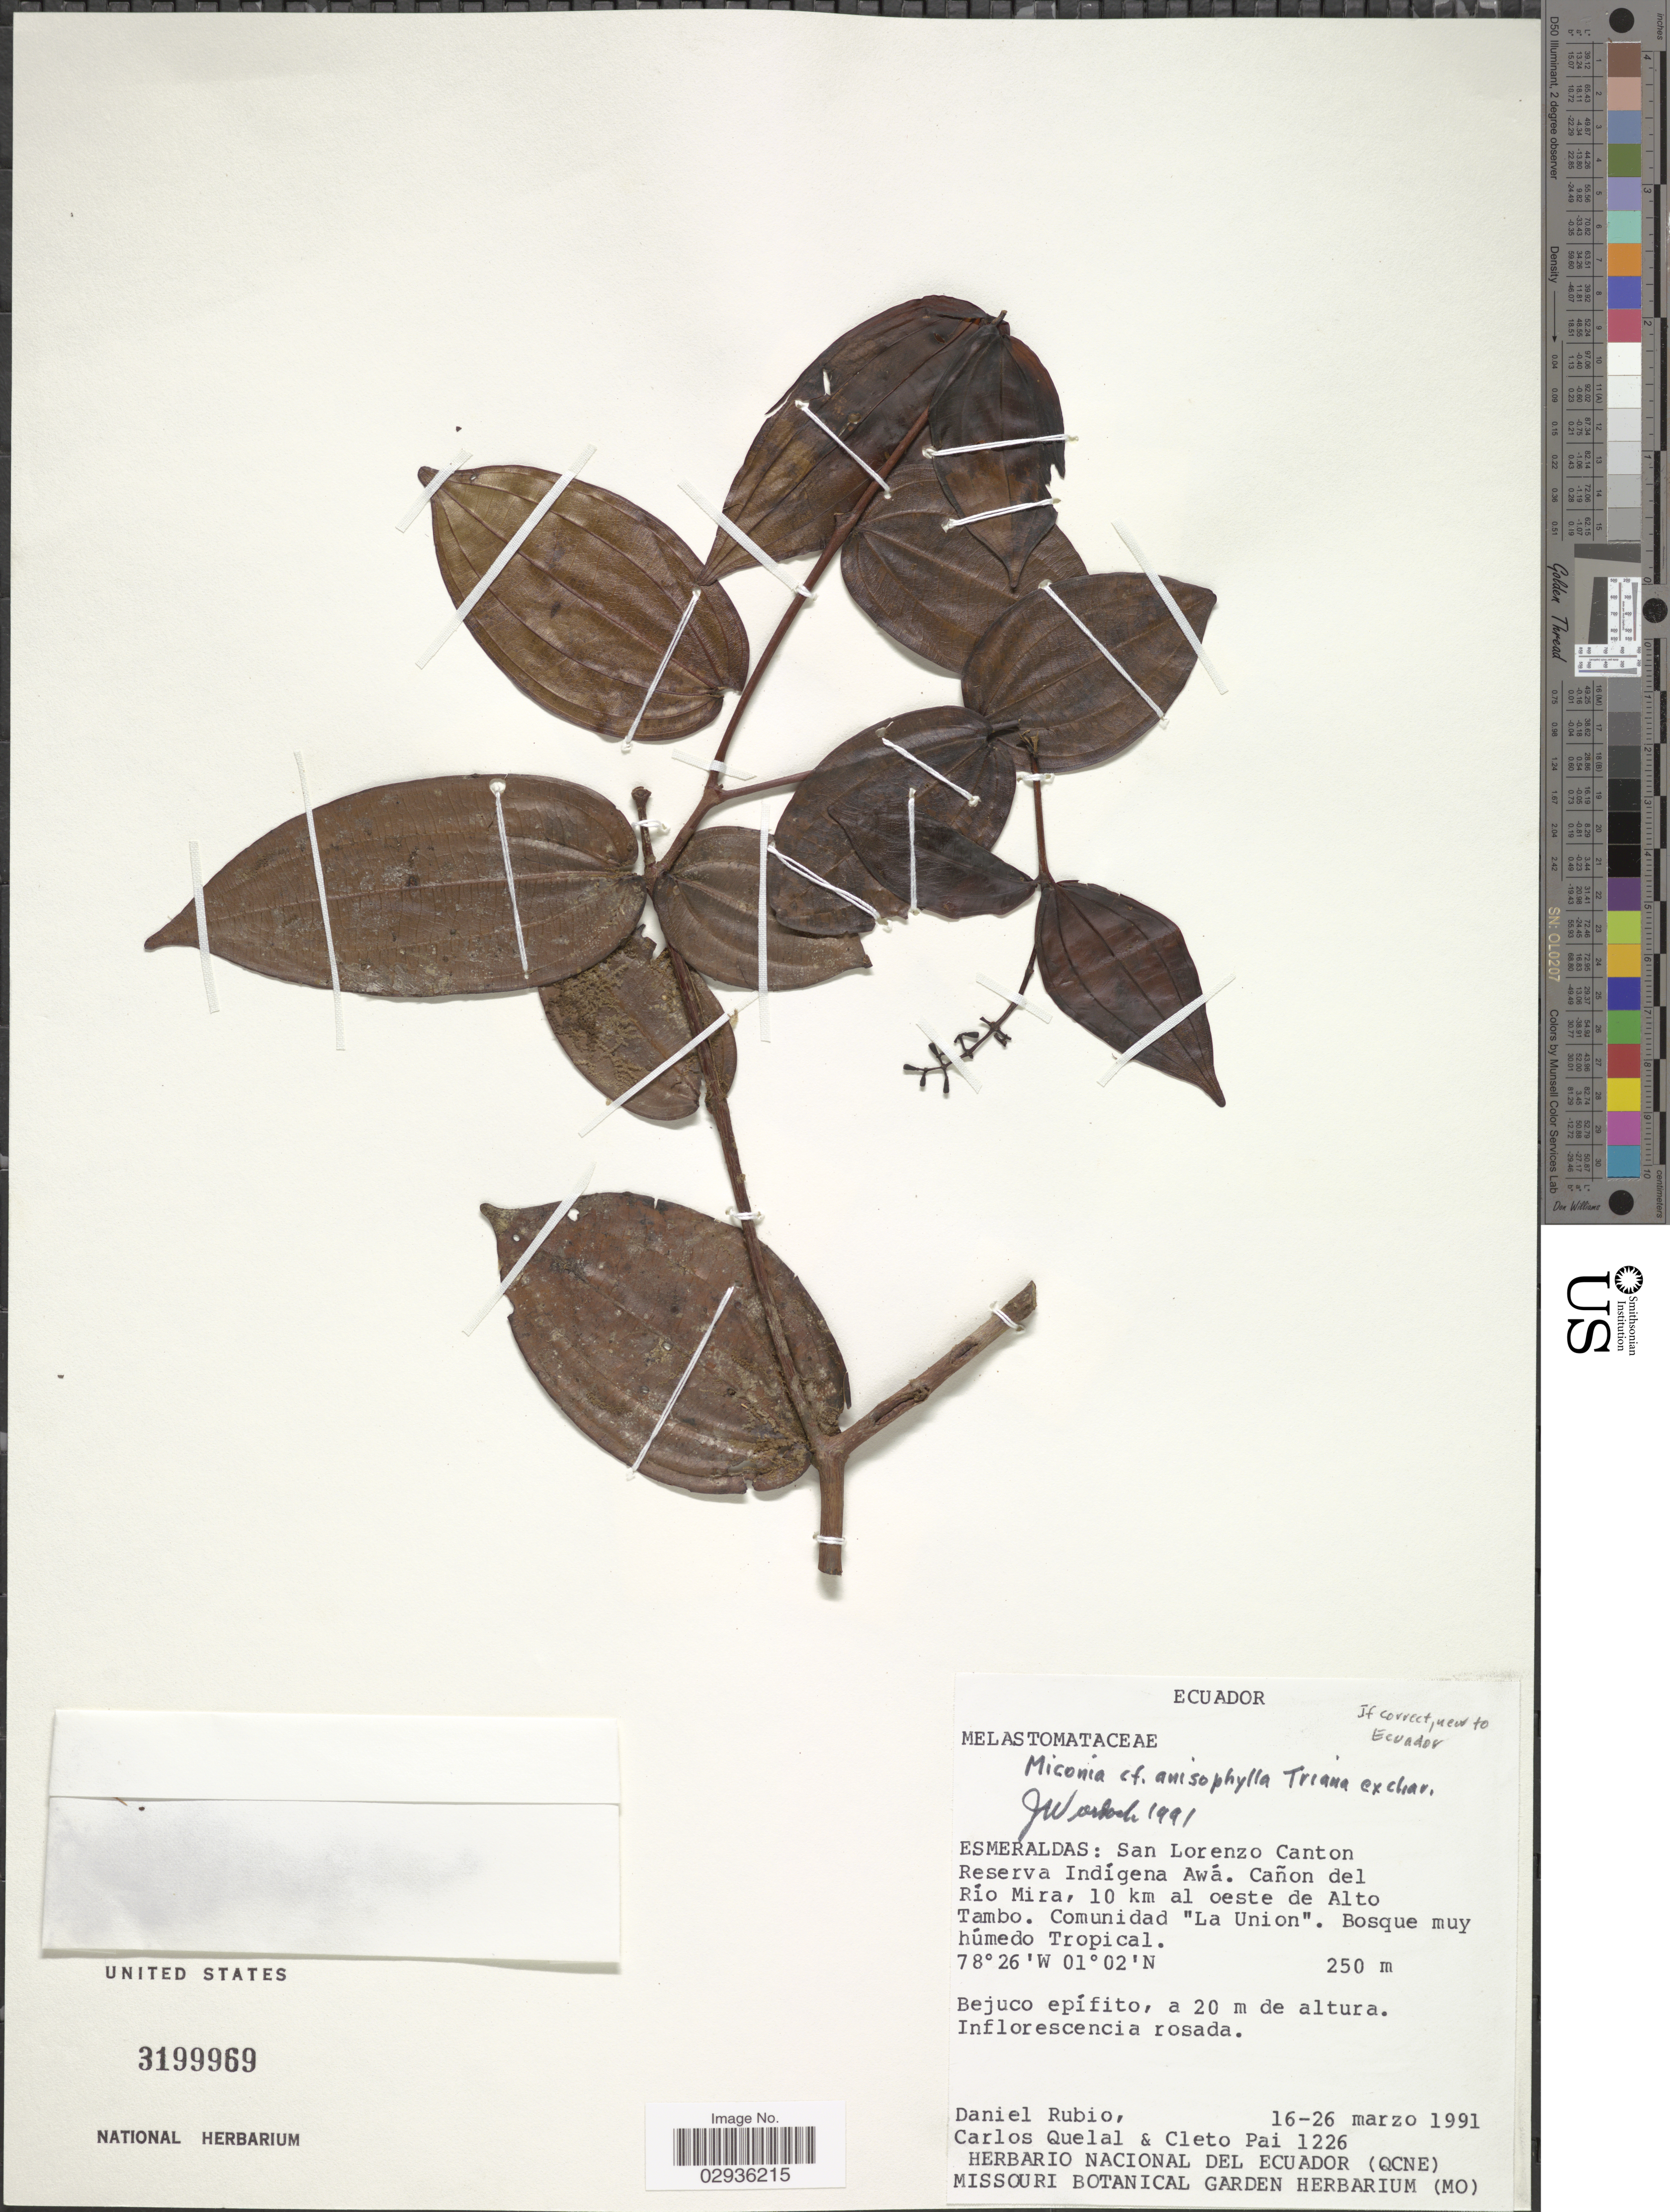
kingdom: Plantae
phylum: Tracheophyta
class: Magnoliopsida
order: Myrtales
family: Melastomataceae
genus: Miconia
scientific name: Miconia anisophylla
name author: Triana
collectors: D. Rubio, C. Quelal & C. Pai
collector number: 1226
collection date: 1991-03-16/1991-03-26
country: Ecuador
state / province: Esmeraldas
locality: San Lorenzo Canton. Reserva Indígena Awá. Cañon del Río Mira, 10 km al oeste de Alto Tambo. Comunidad "La Union".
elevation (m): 250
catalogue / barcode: US 3199969